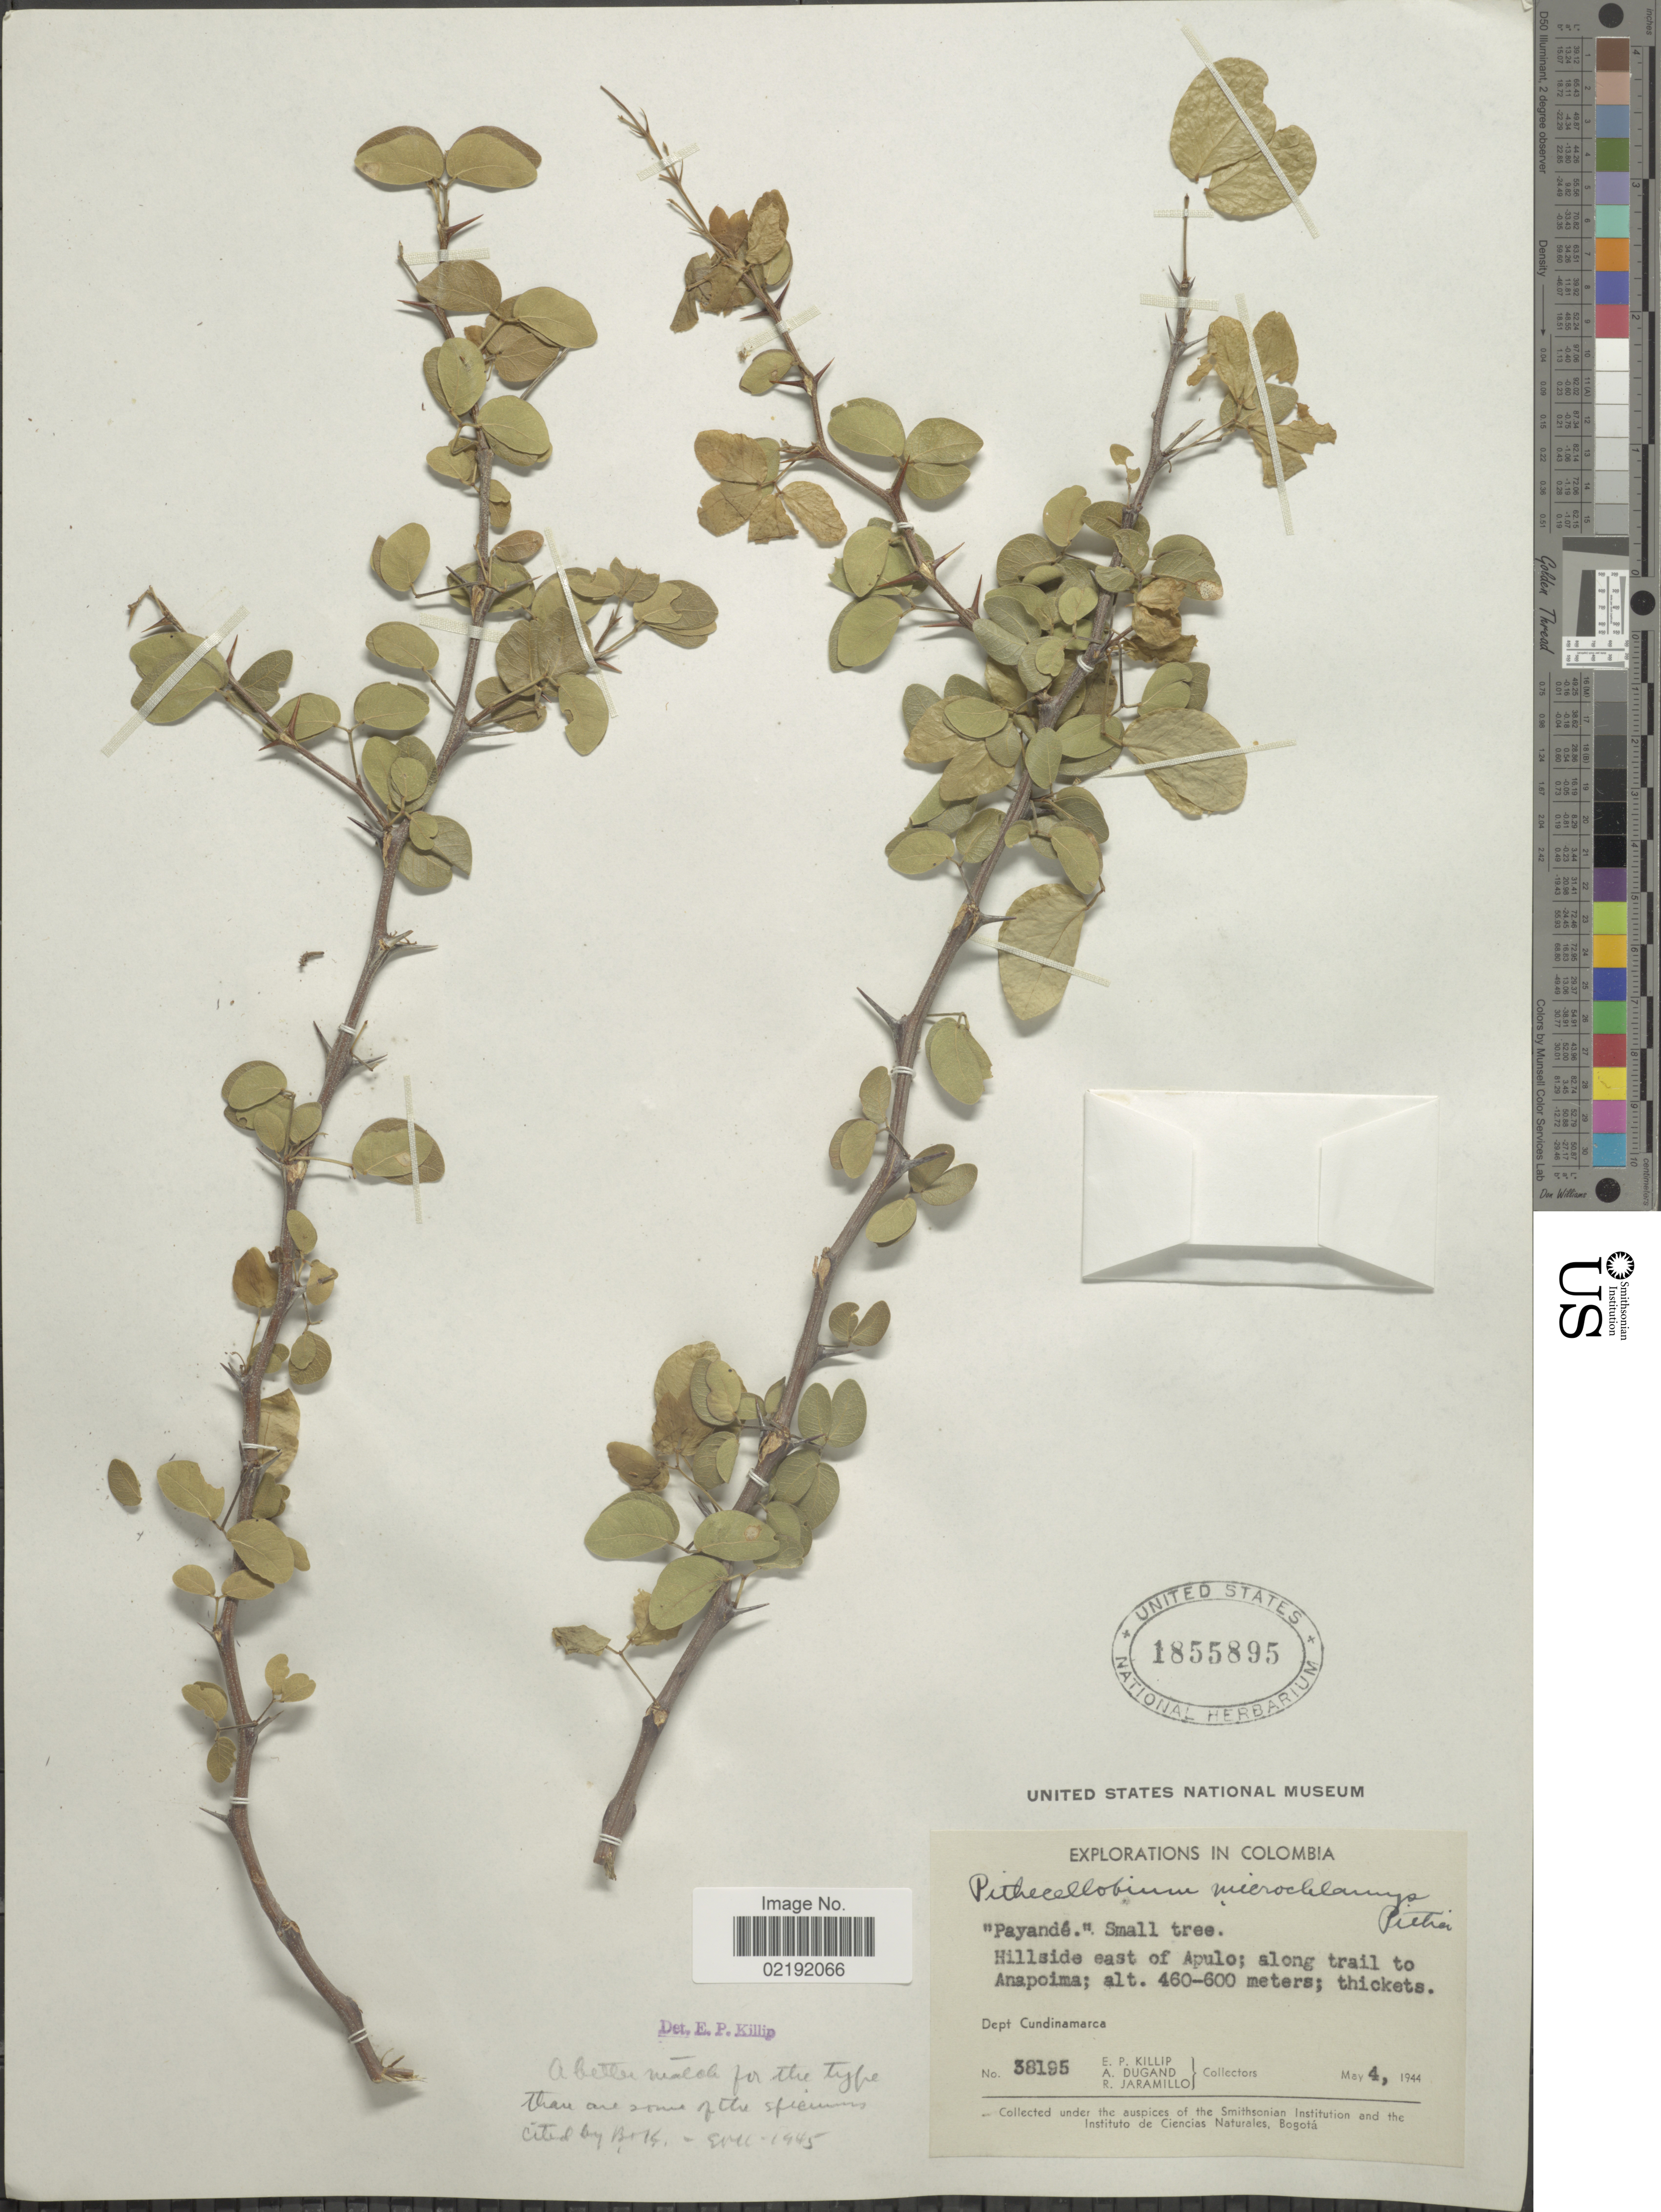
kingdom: Plantae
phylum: Tracheophyta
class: Magnoliopsida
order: Fabales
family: Fabaceae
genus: Pithecellobium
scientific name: Pithecellobium unguis-cati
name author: (L.) Benth.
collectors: E. P. Killip, A. Dugand & R. Jaramillo M.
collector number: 38195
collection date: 1944-05-04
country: Colombia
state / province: Cundinamarca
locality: Hillside east of Apulo; along trail to Anapoima. Dept Cundinamarca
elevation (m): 460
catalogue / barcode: US 1855895